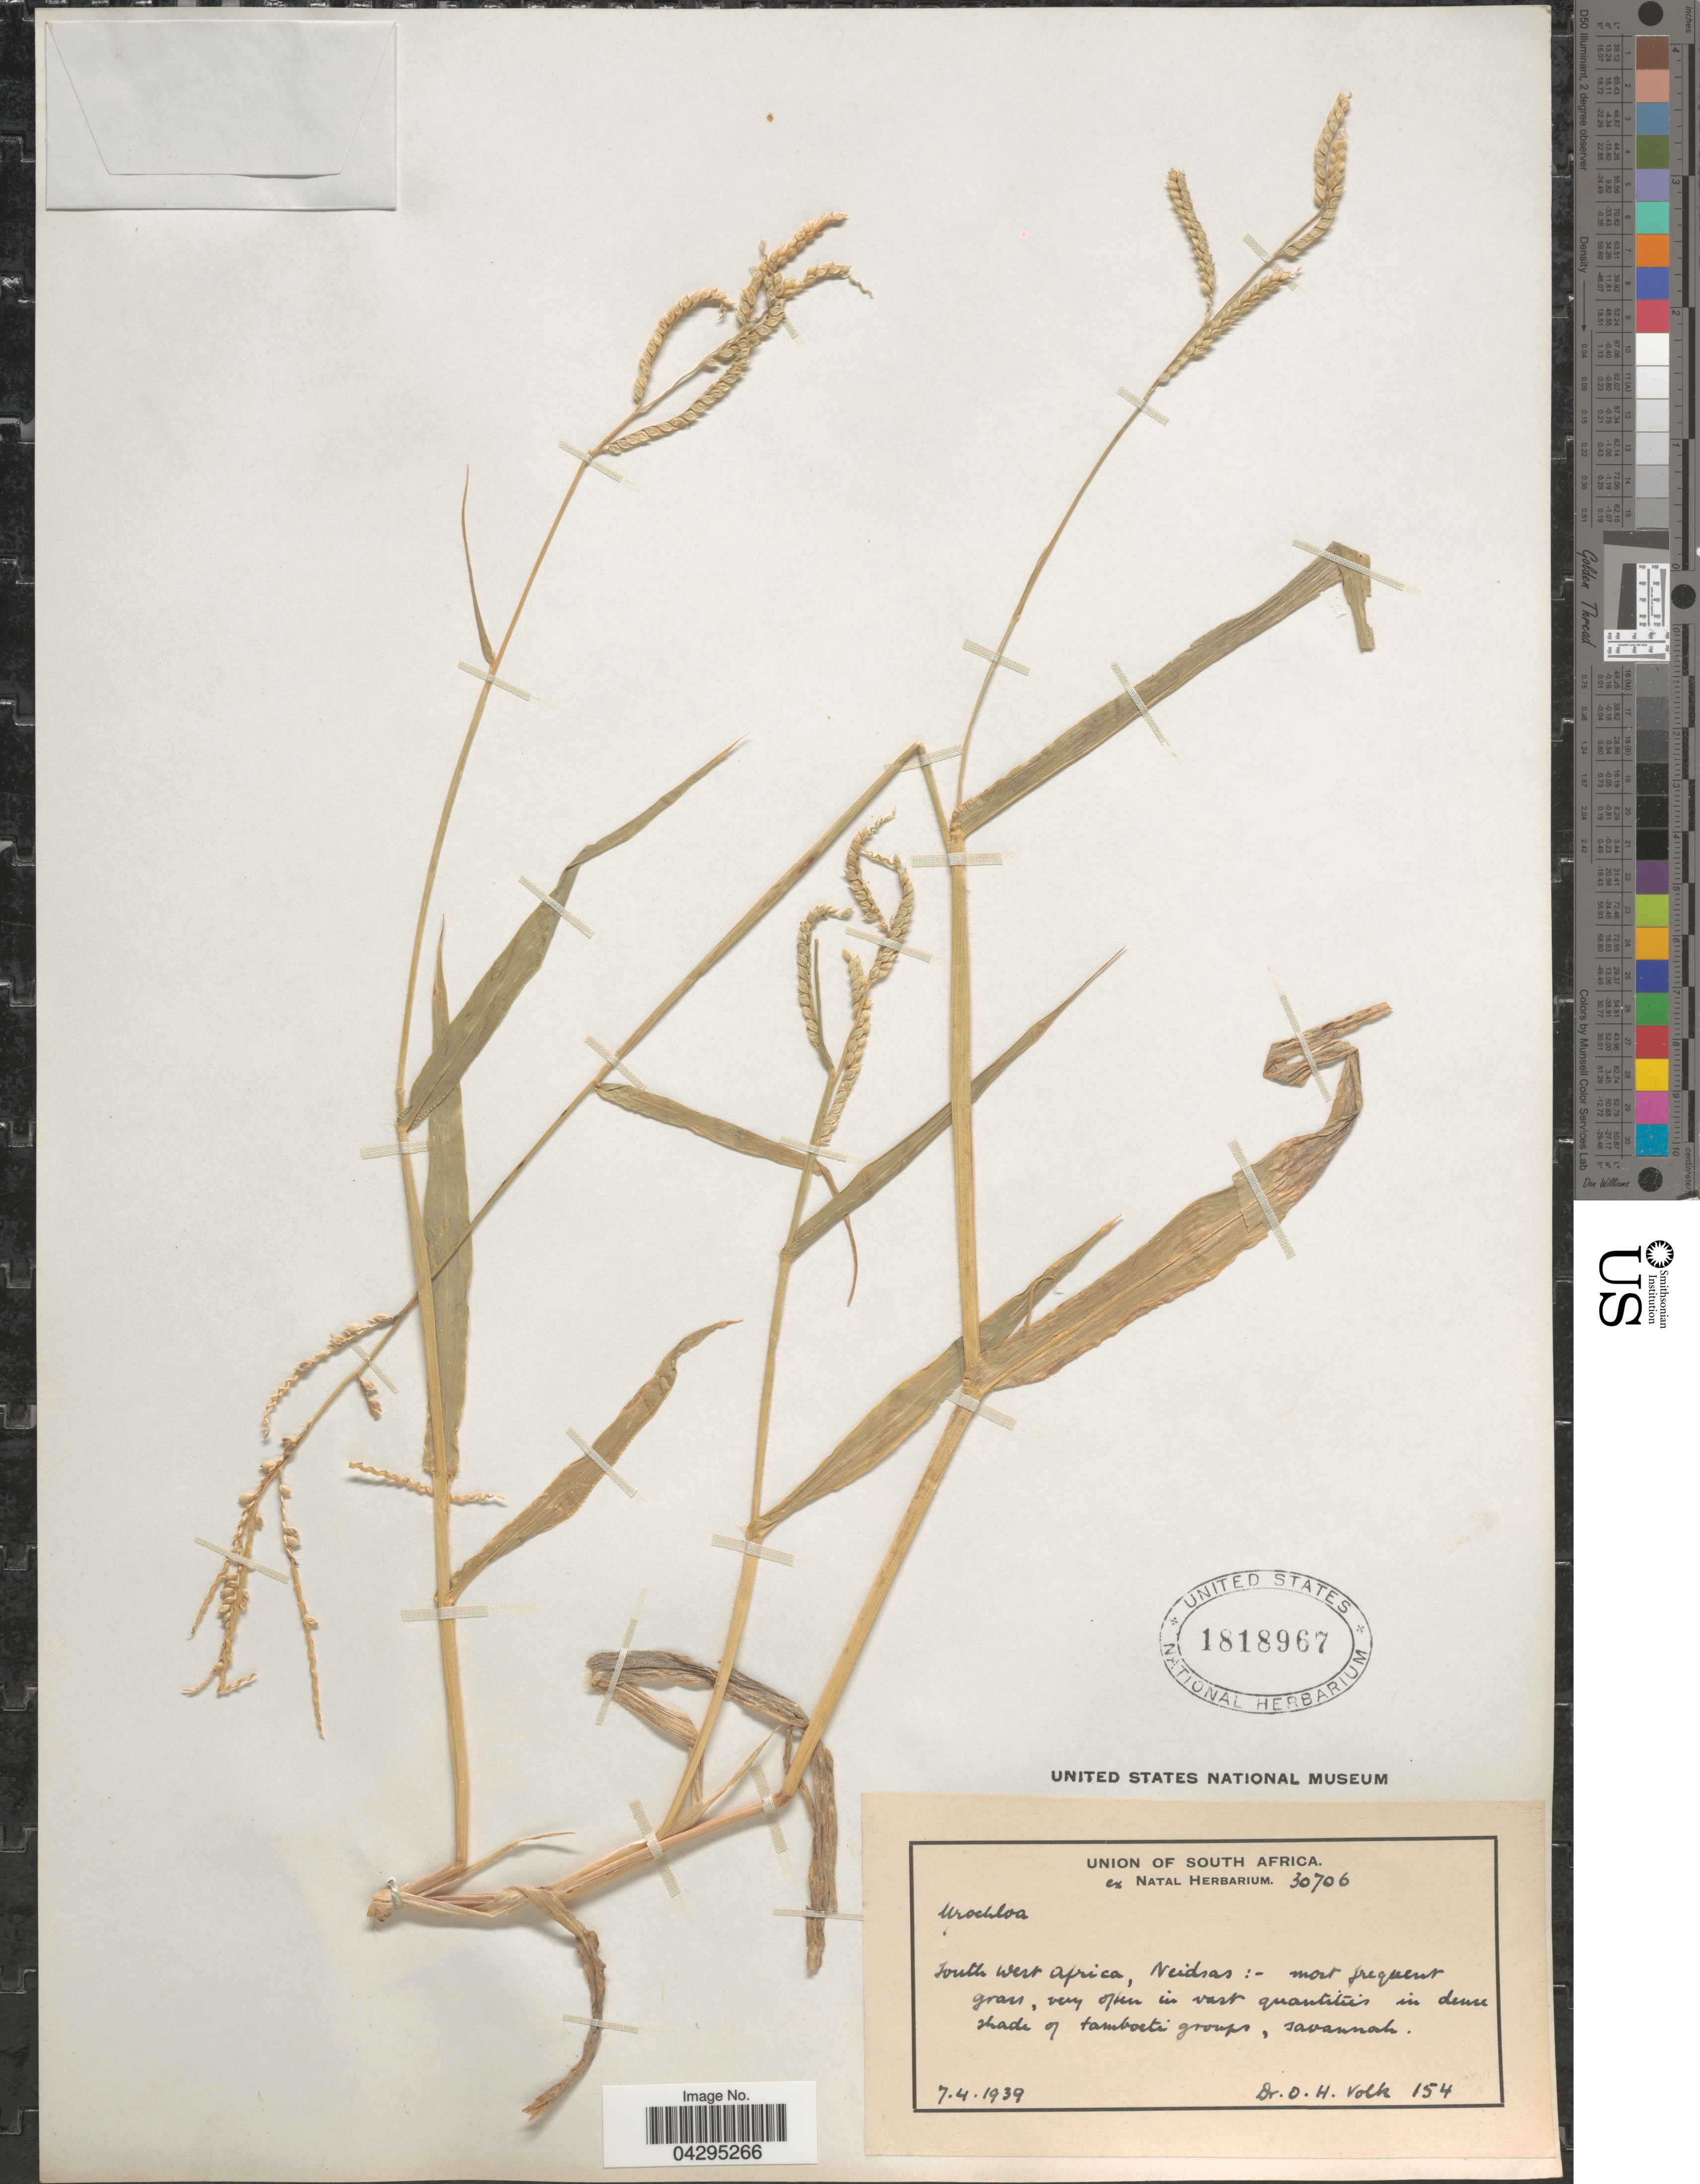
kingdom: Plantae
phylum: Tracheophyta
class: Liliopsida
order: Poales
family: Poaceae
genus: Urochloa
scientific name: Urochloa sp.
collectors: O. Volk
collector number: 154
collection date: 1939-04-07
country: Namibia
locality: Union Of South Africa. South West Africa, Neidras.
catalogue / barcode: US 1818967